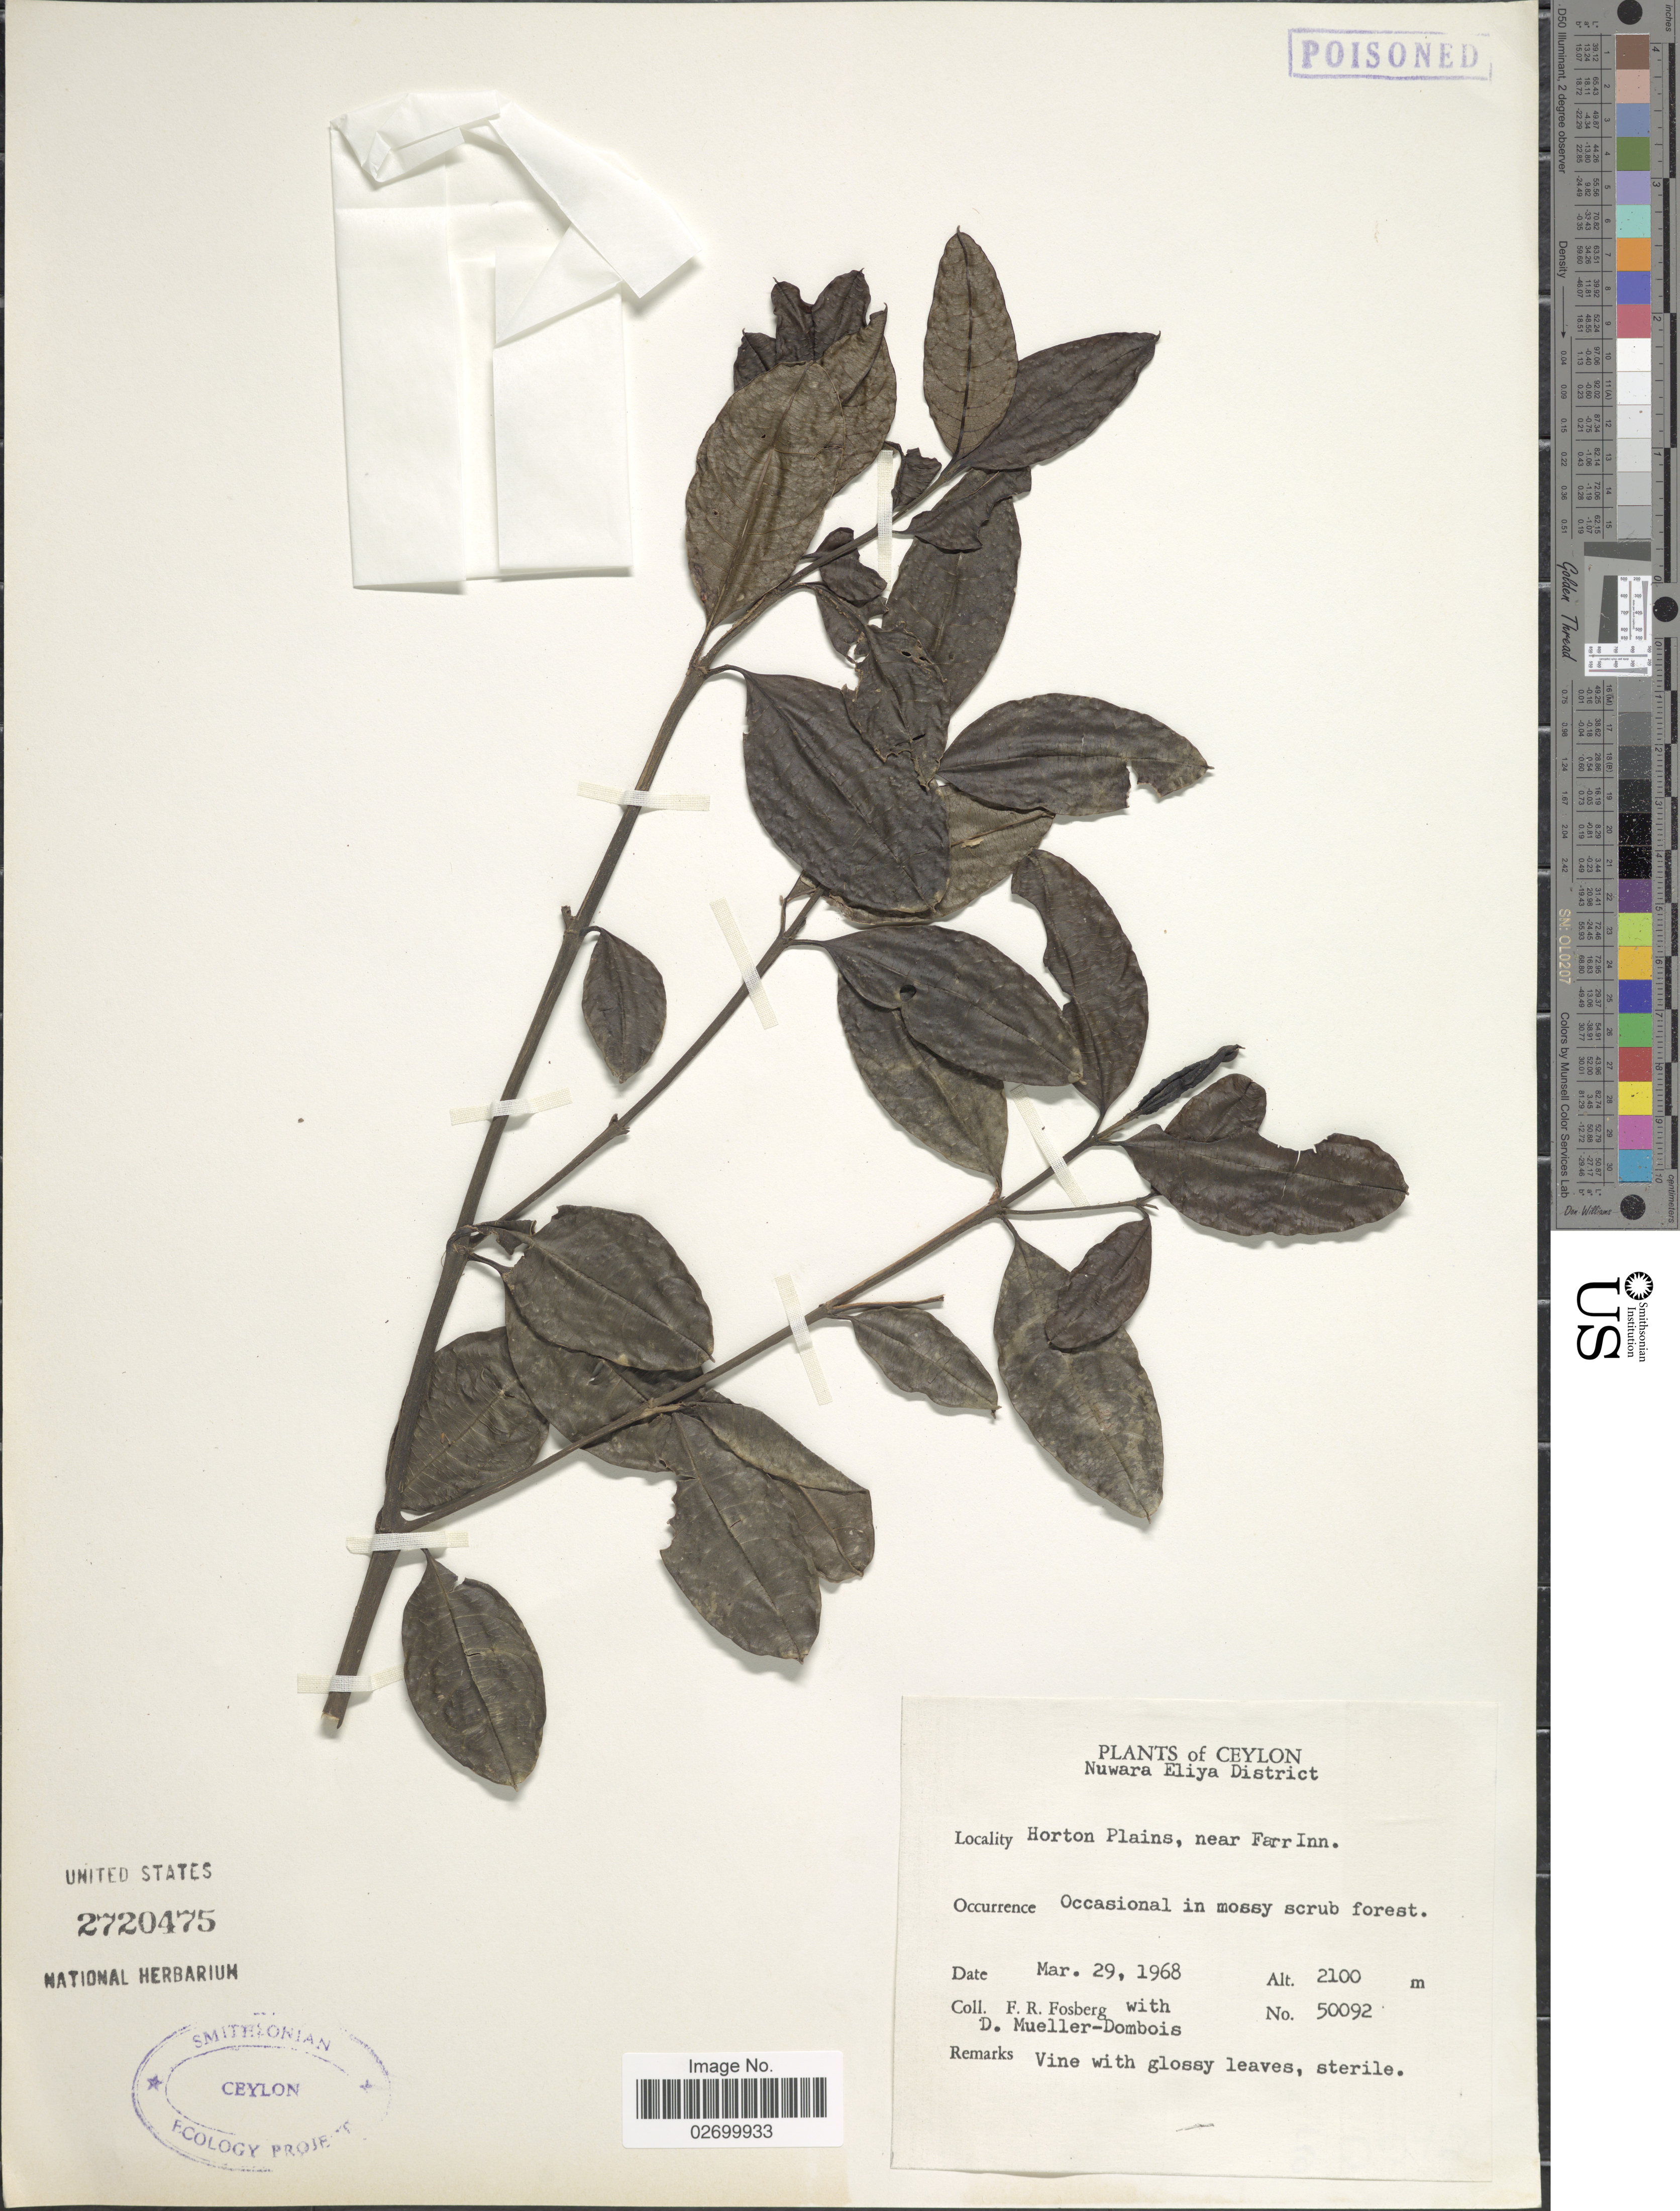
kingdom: Plantae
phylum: Tracheophyta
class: Magnoliopsida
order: Gentianales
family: Rubiaceae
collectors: F. R. Fosberg & D. Mueller-Dombois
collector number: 50092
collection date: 1968-03-29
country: Sri Lanka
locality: Ceylon, Nuwara Eliya District. Horton Plains, near Farr Inn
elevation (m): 2100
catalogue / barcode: US 2720475